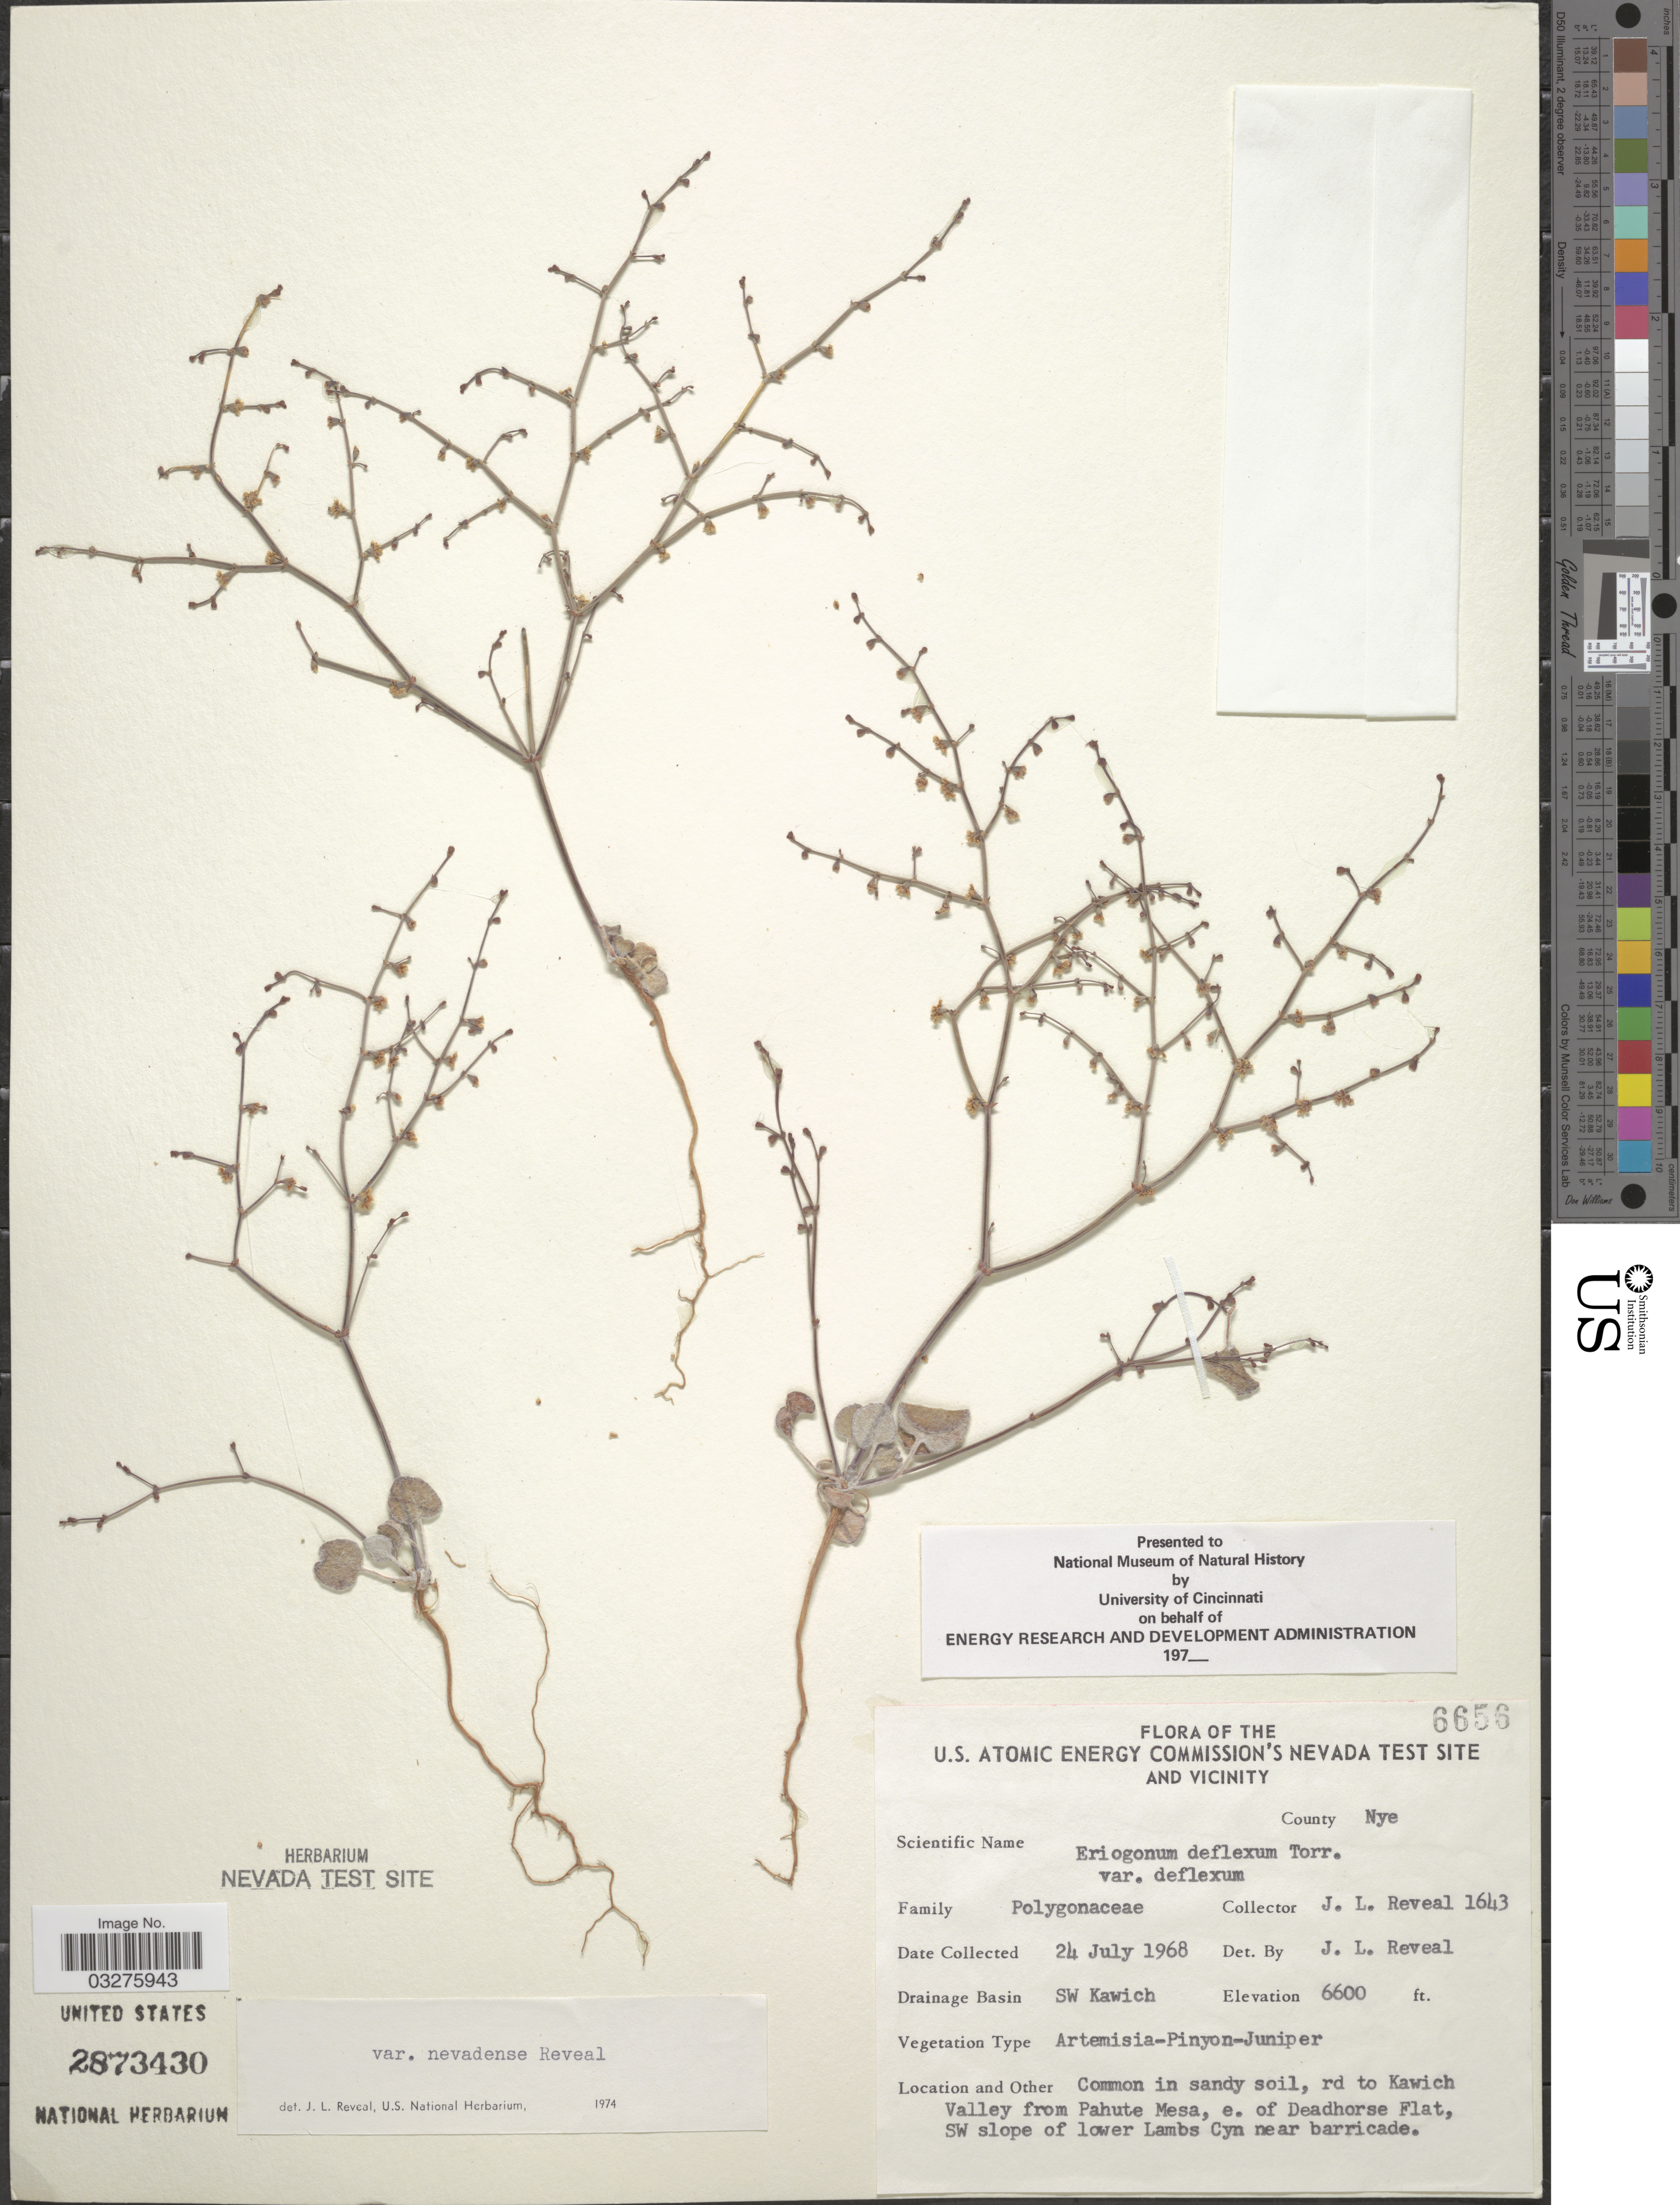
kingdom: Plantae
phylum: Tracheophyta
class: Magnoliopsida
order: Caryophyllales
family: Polygonaceae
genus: Eriogonum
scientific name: Eriogonum deflexum var. nevadense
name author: Reveal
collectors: J. L. Reveal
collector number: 1643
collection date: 1968-07-24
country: United States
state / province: Nevada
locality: The U.S. Atomic Energy Commission's Nevada Test Site and vicinity. County Nye. Drainage Basin SW Kawich. Rd to Kawich Valley from Pahute Mesa, e. of Deadhorse Flat, SW slope of lower Lambs Cyn near barricade.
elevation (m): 2012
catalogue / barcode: US 2873430